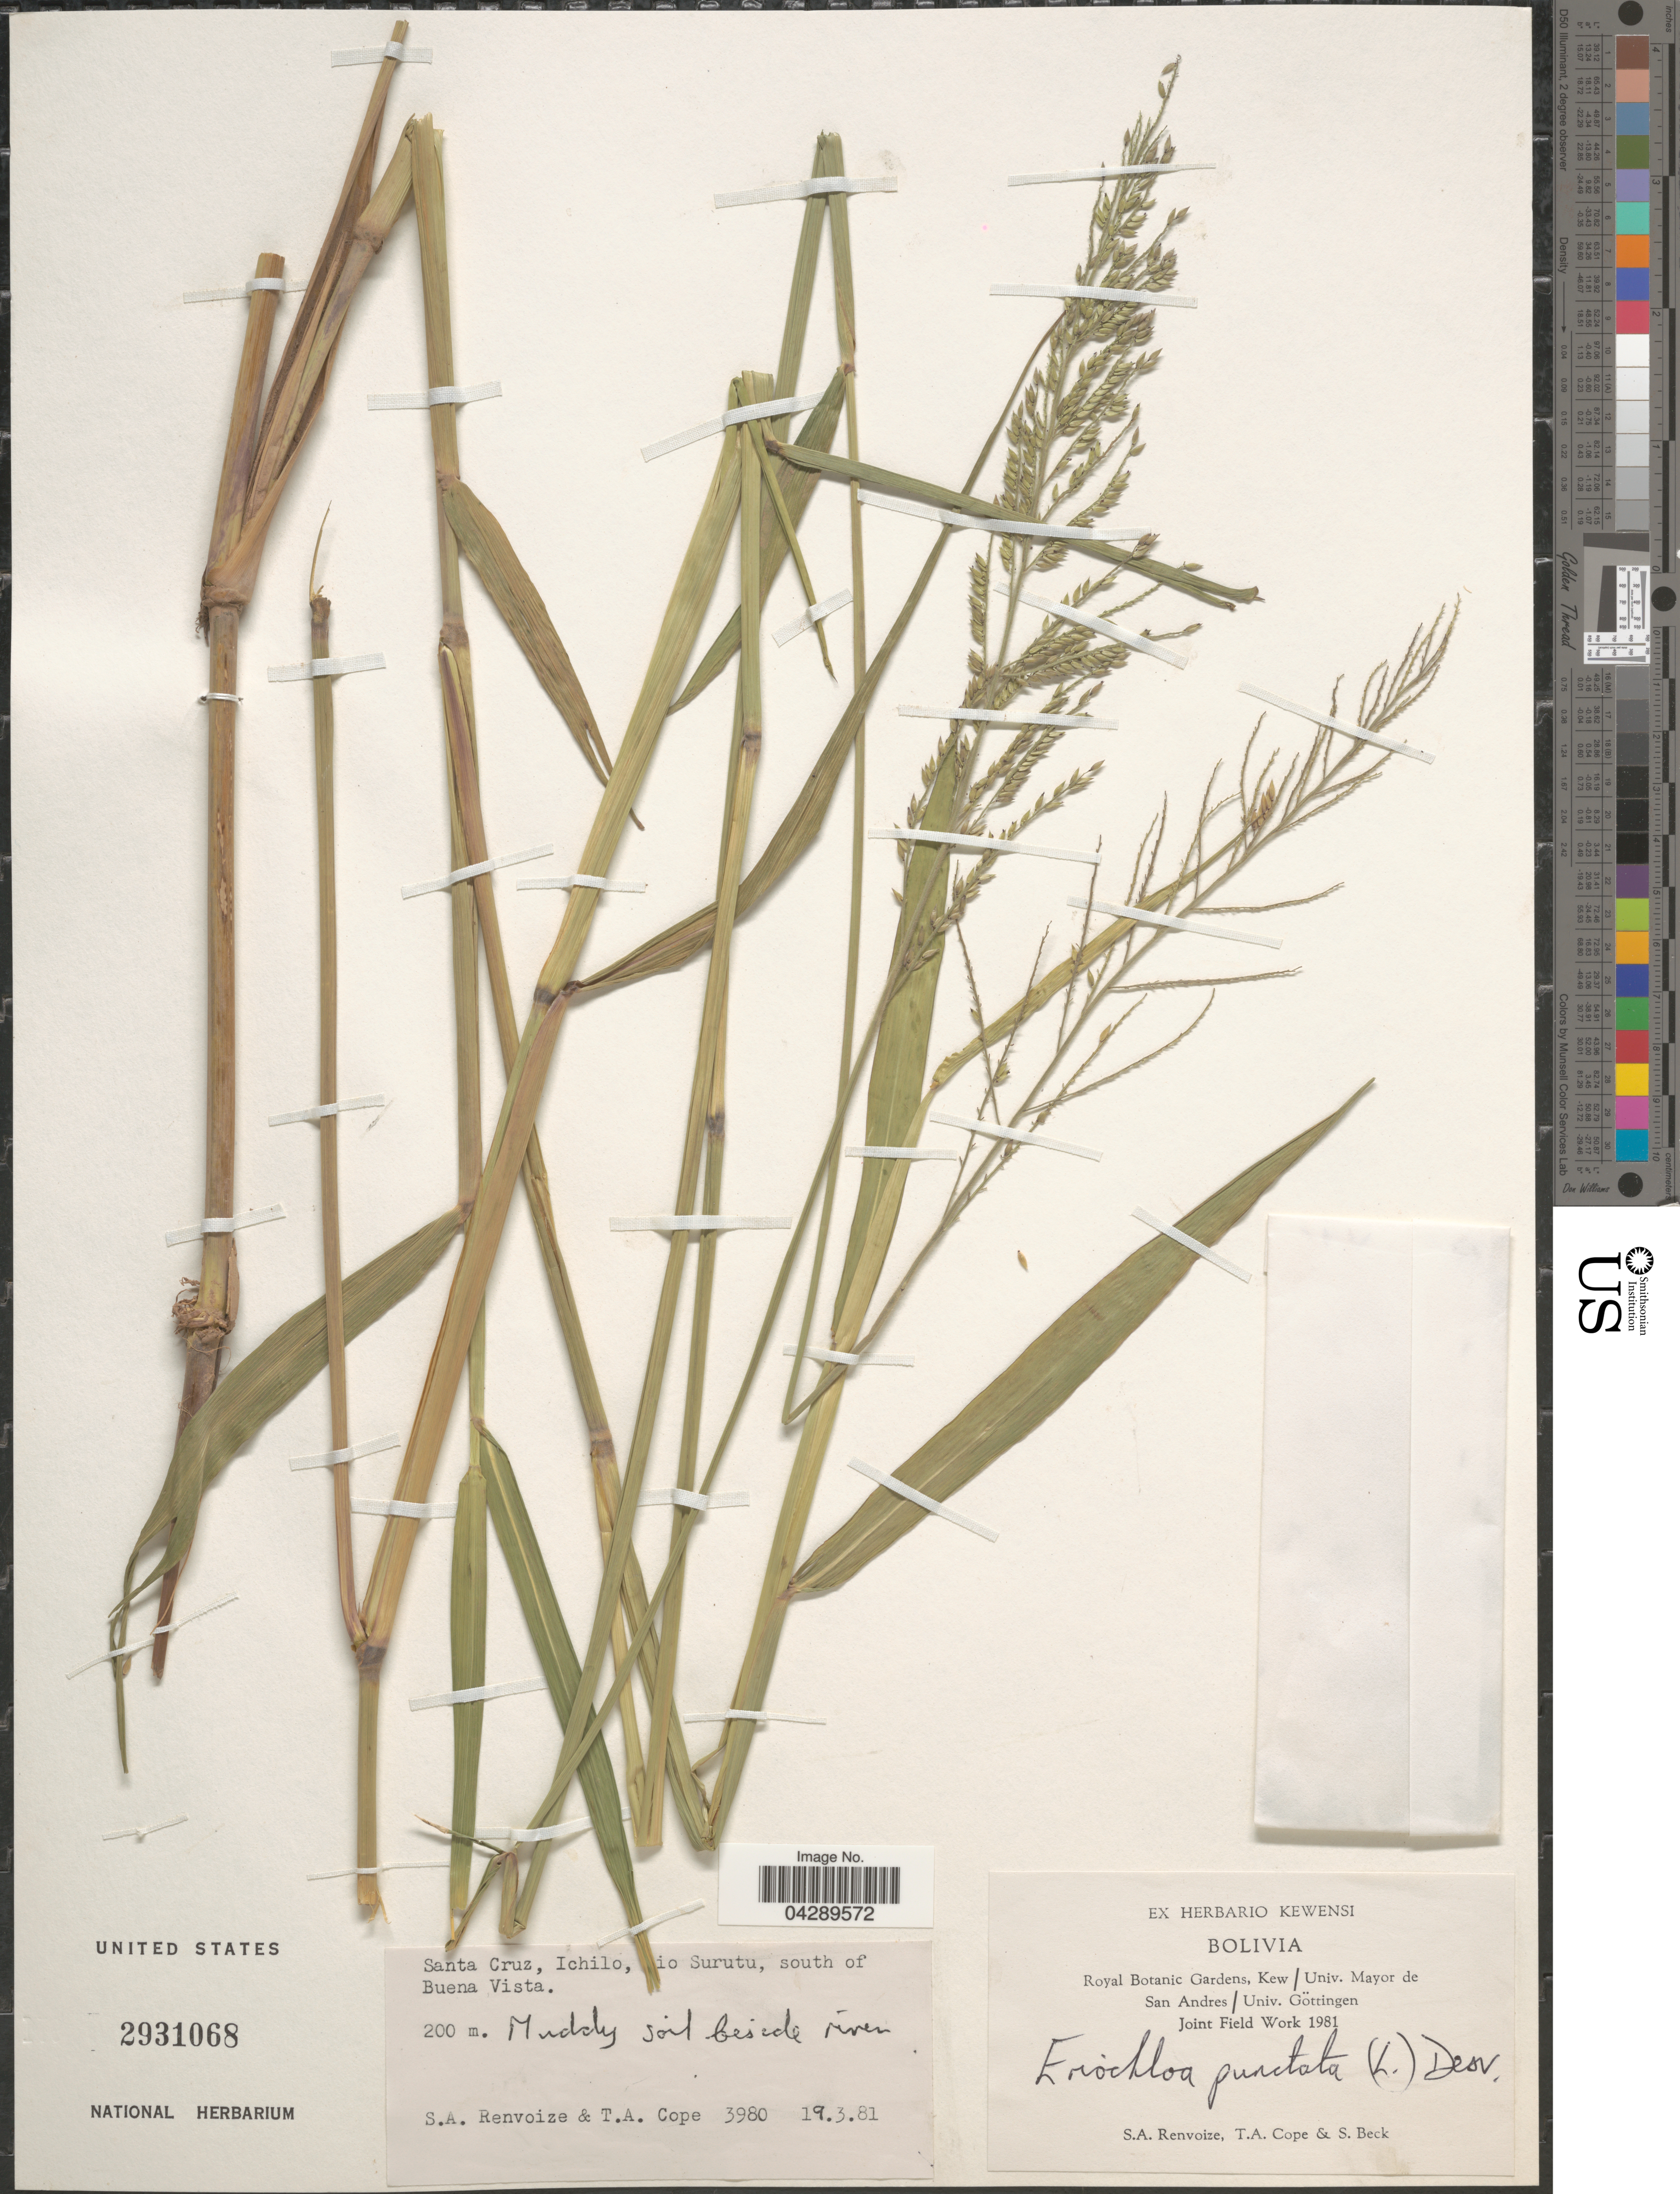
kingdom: Plantae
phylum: Tracheophyta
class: Liliopsida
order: Poales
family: Poaceae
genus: Eriochloa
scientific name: Eriochloa punctata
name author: (L.) Desv. ex Ham.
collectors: S. A. Renvoize, T. A. Cope & S. G. Beck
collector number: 3980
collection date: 1981-03-19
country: Bolivia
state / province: Santa Cruz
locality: Ichilo, Rio Surutu, south of Buena Vista.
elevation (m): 200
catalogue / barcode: US 2931068